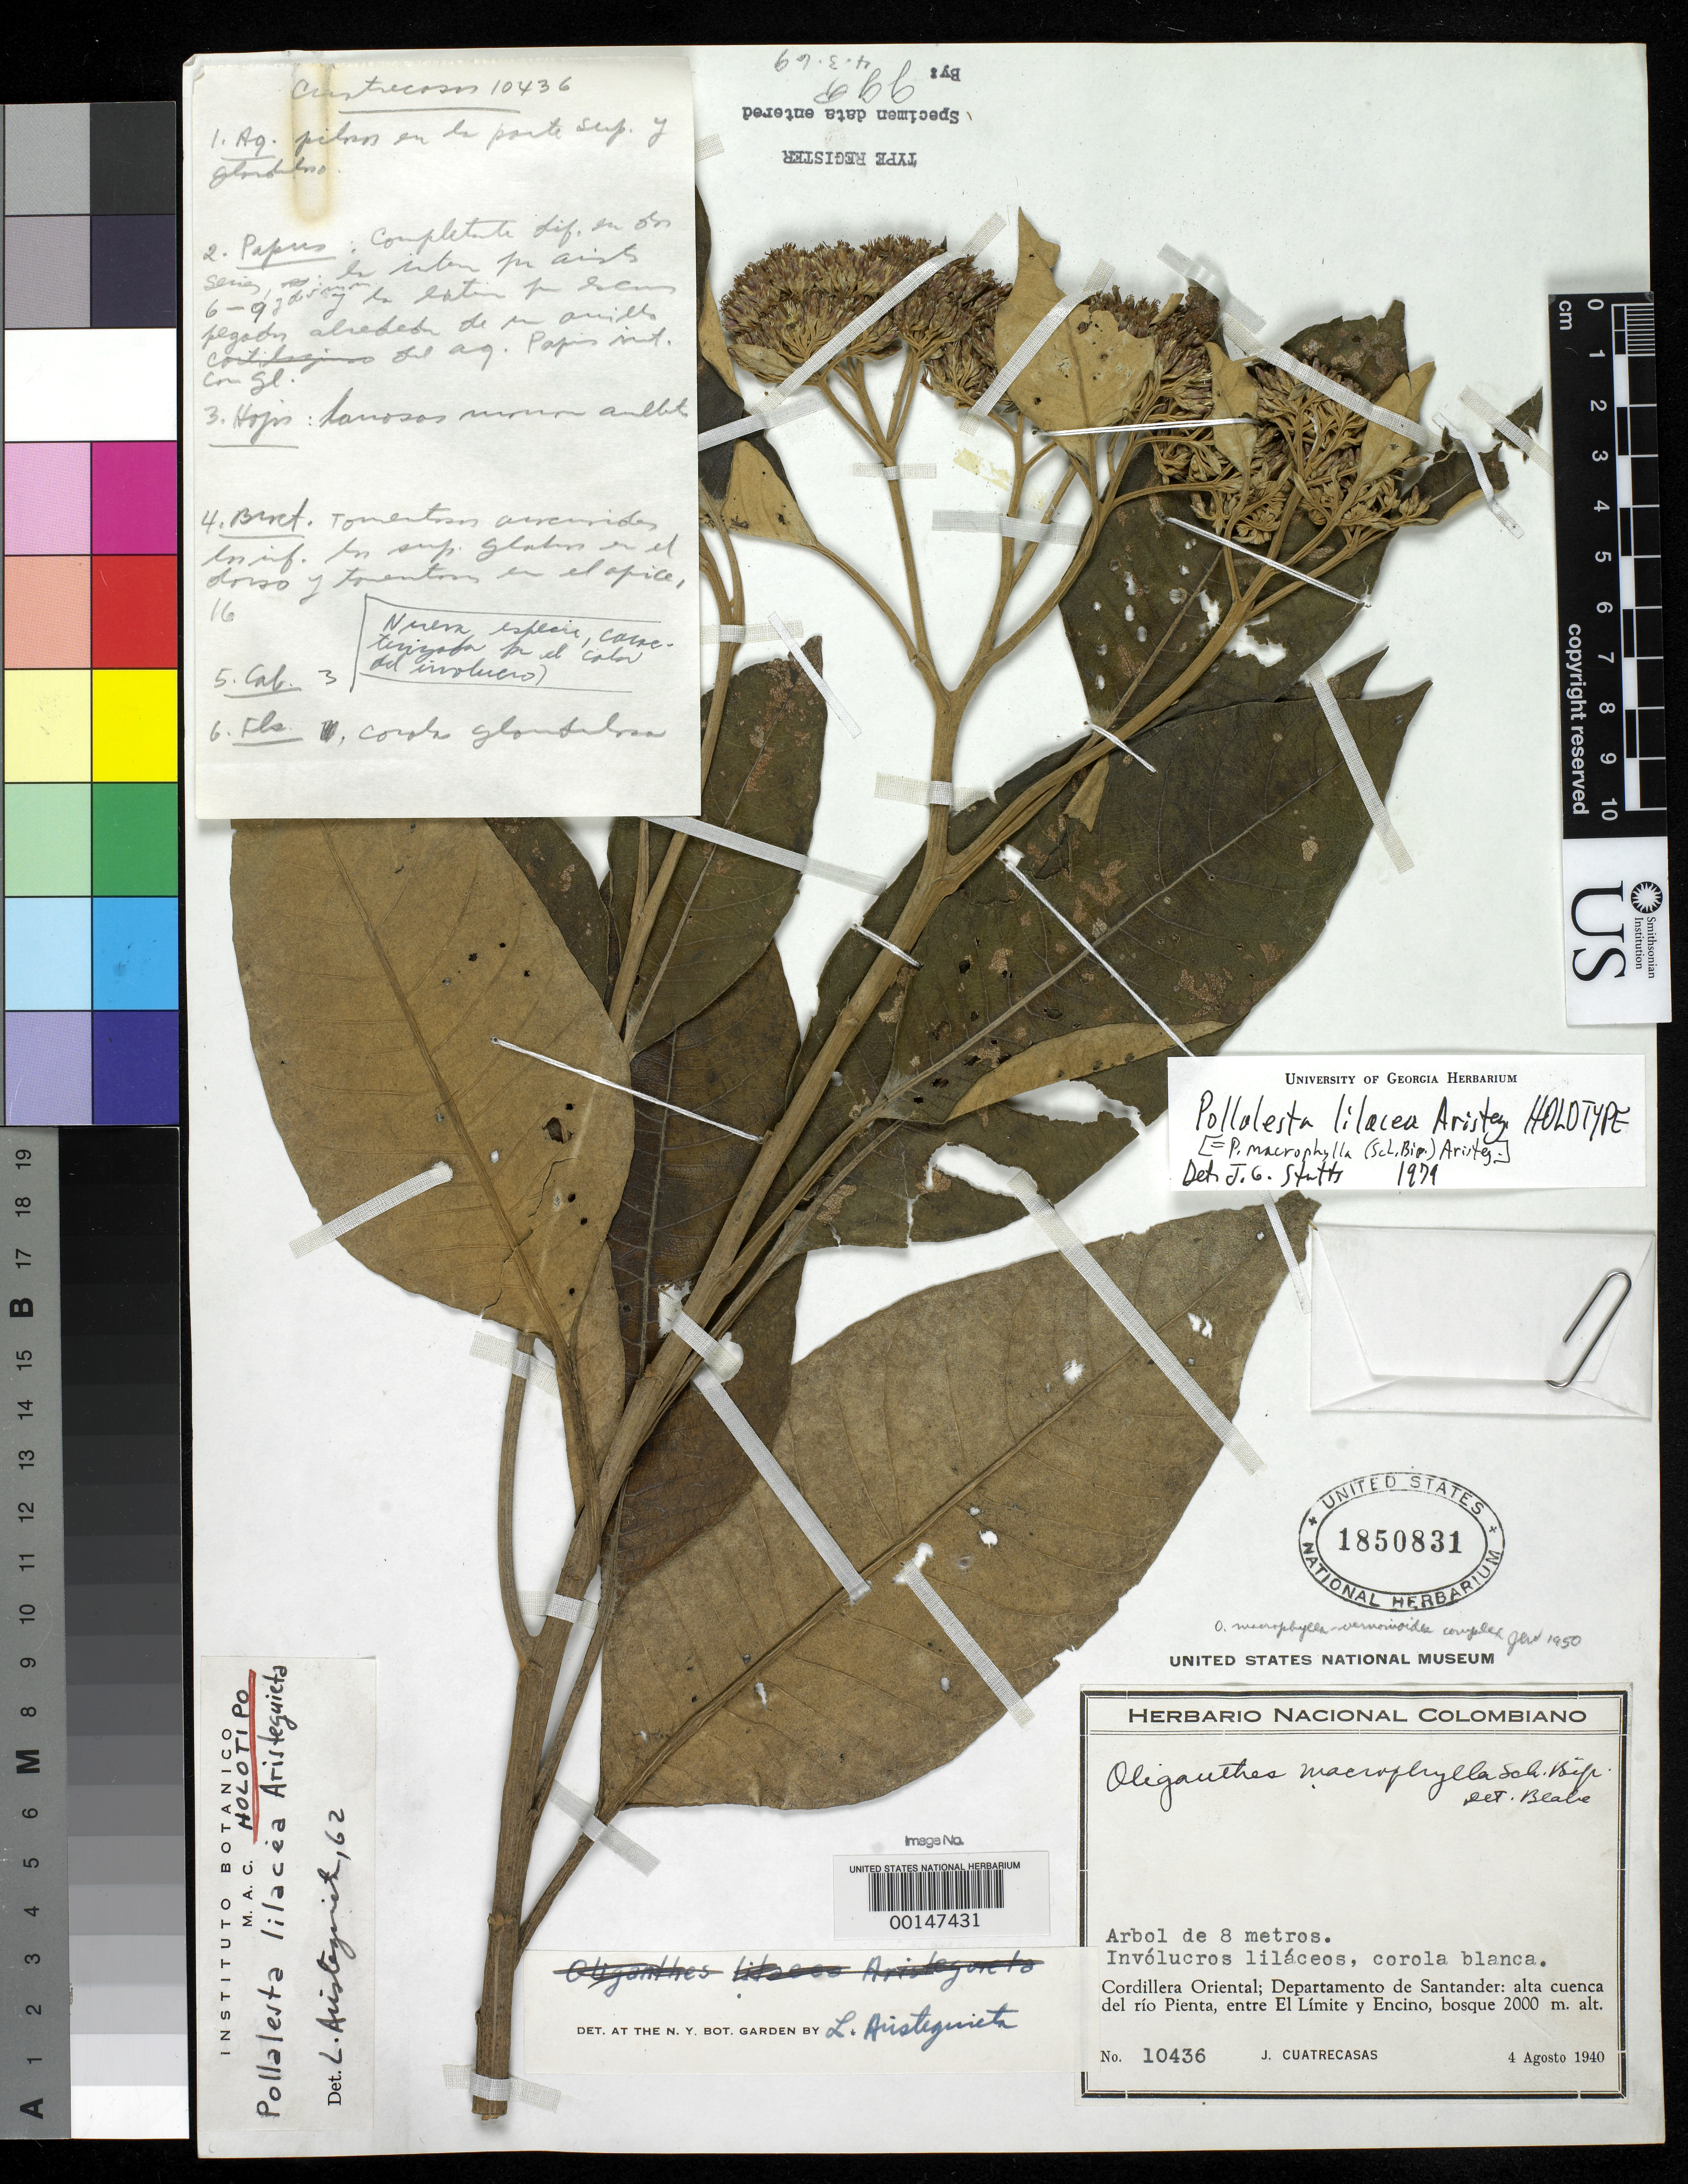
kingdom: Plantae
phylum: Tracheophyta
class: Magnoliopsida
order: Asterales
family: Asteraceae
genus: Pollalesta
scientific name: Pollalesta lilacea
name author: Aristeg.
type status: Holotype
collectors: J. Cuatrecasas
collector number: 10436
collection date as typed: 04 Aug 1940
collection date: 1940-08-04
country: Colombia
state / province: Santander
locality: Rio Pienta.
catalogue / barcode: US 1850831